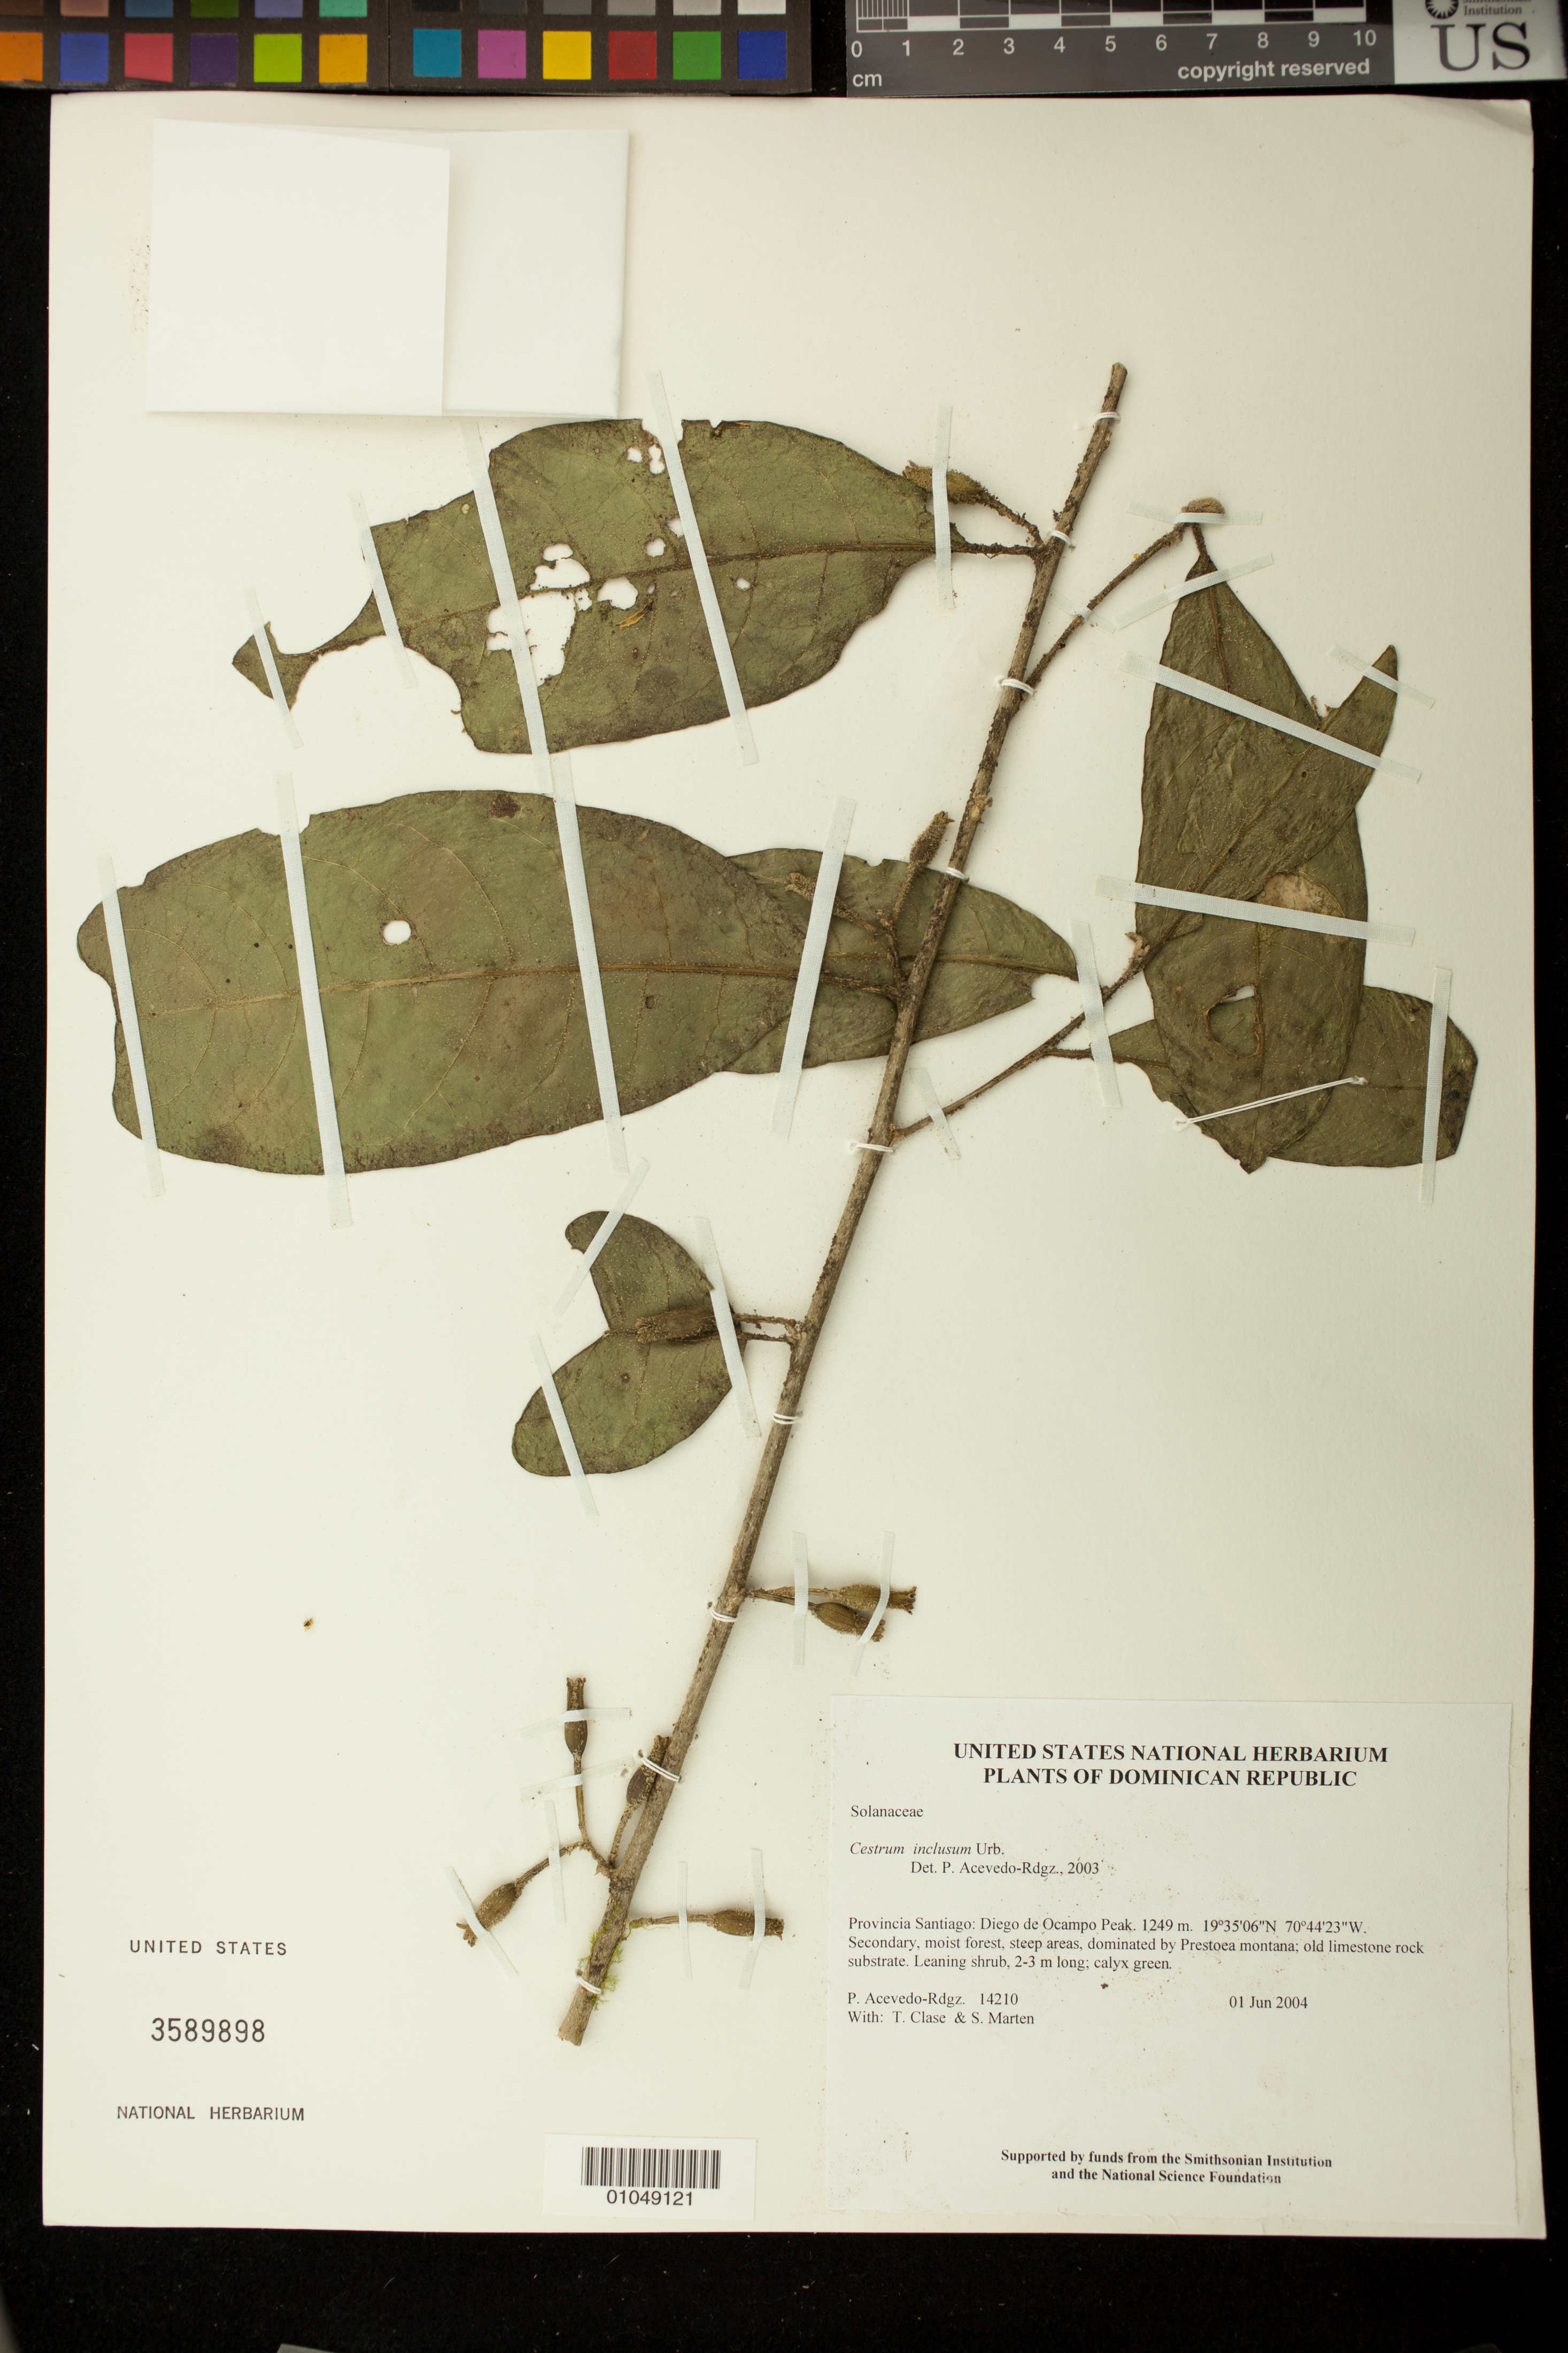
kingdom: Plantae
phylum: Tracheophyta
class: Magnoliopsida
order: Solanales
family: Solanaceae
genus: Cestrum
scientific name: Cestrum inclusum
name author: Urb.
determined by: Acevedo-Rodríguez, P., (BOT), Smithsonian Institution - National Museum of Natural History (UNITED STATES)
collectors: P. Acevedo-Rodr., T. Clase & S. Marten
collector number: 14210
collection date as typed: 01 Jun 2004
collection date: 2004-06-01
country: Dominican Republic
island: Hispaniola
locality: Provincia Santiago: Diego de Ocampo Peak.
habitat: Secondary, moist forest, steep areas, dominated by Prestoea montana; old limestone rock substrate.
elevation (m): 1249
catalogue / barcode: US 3589898